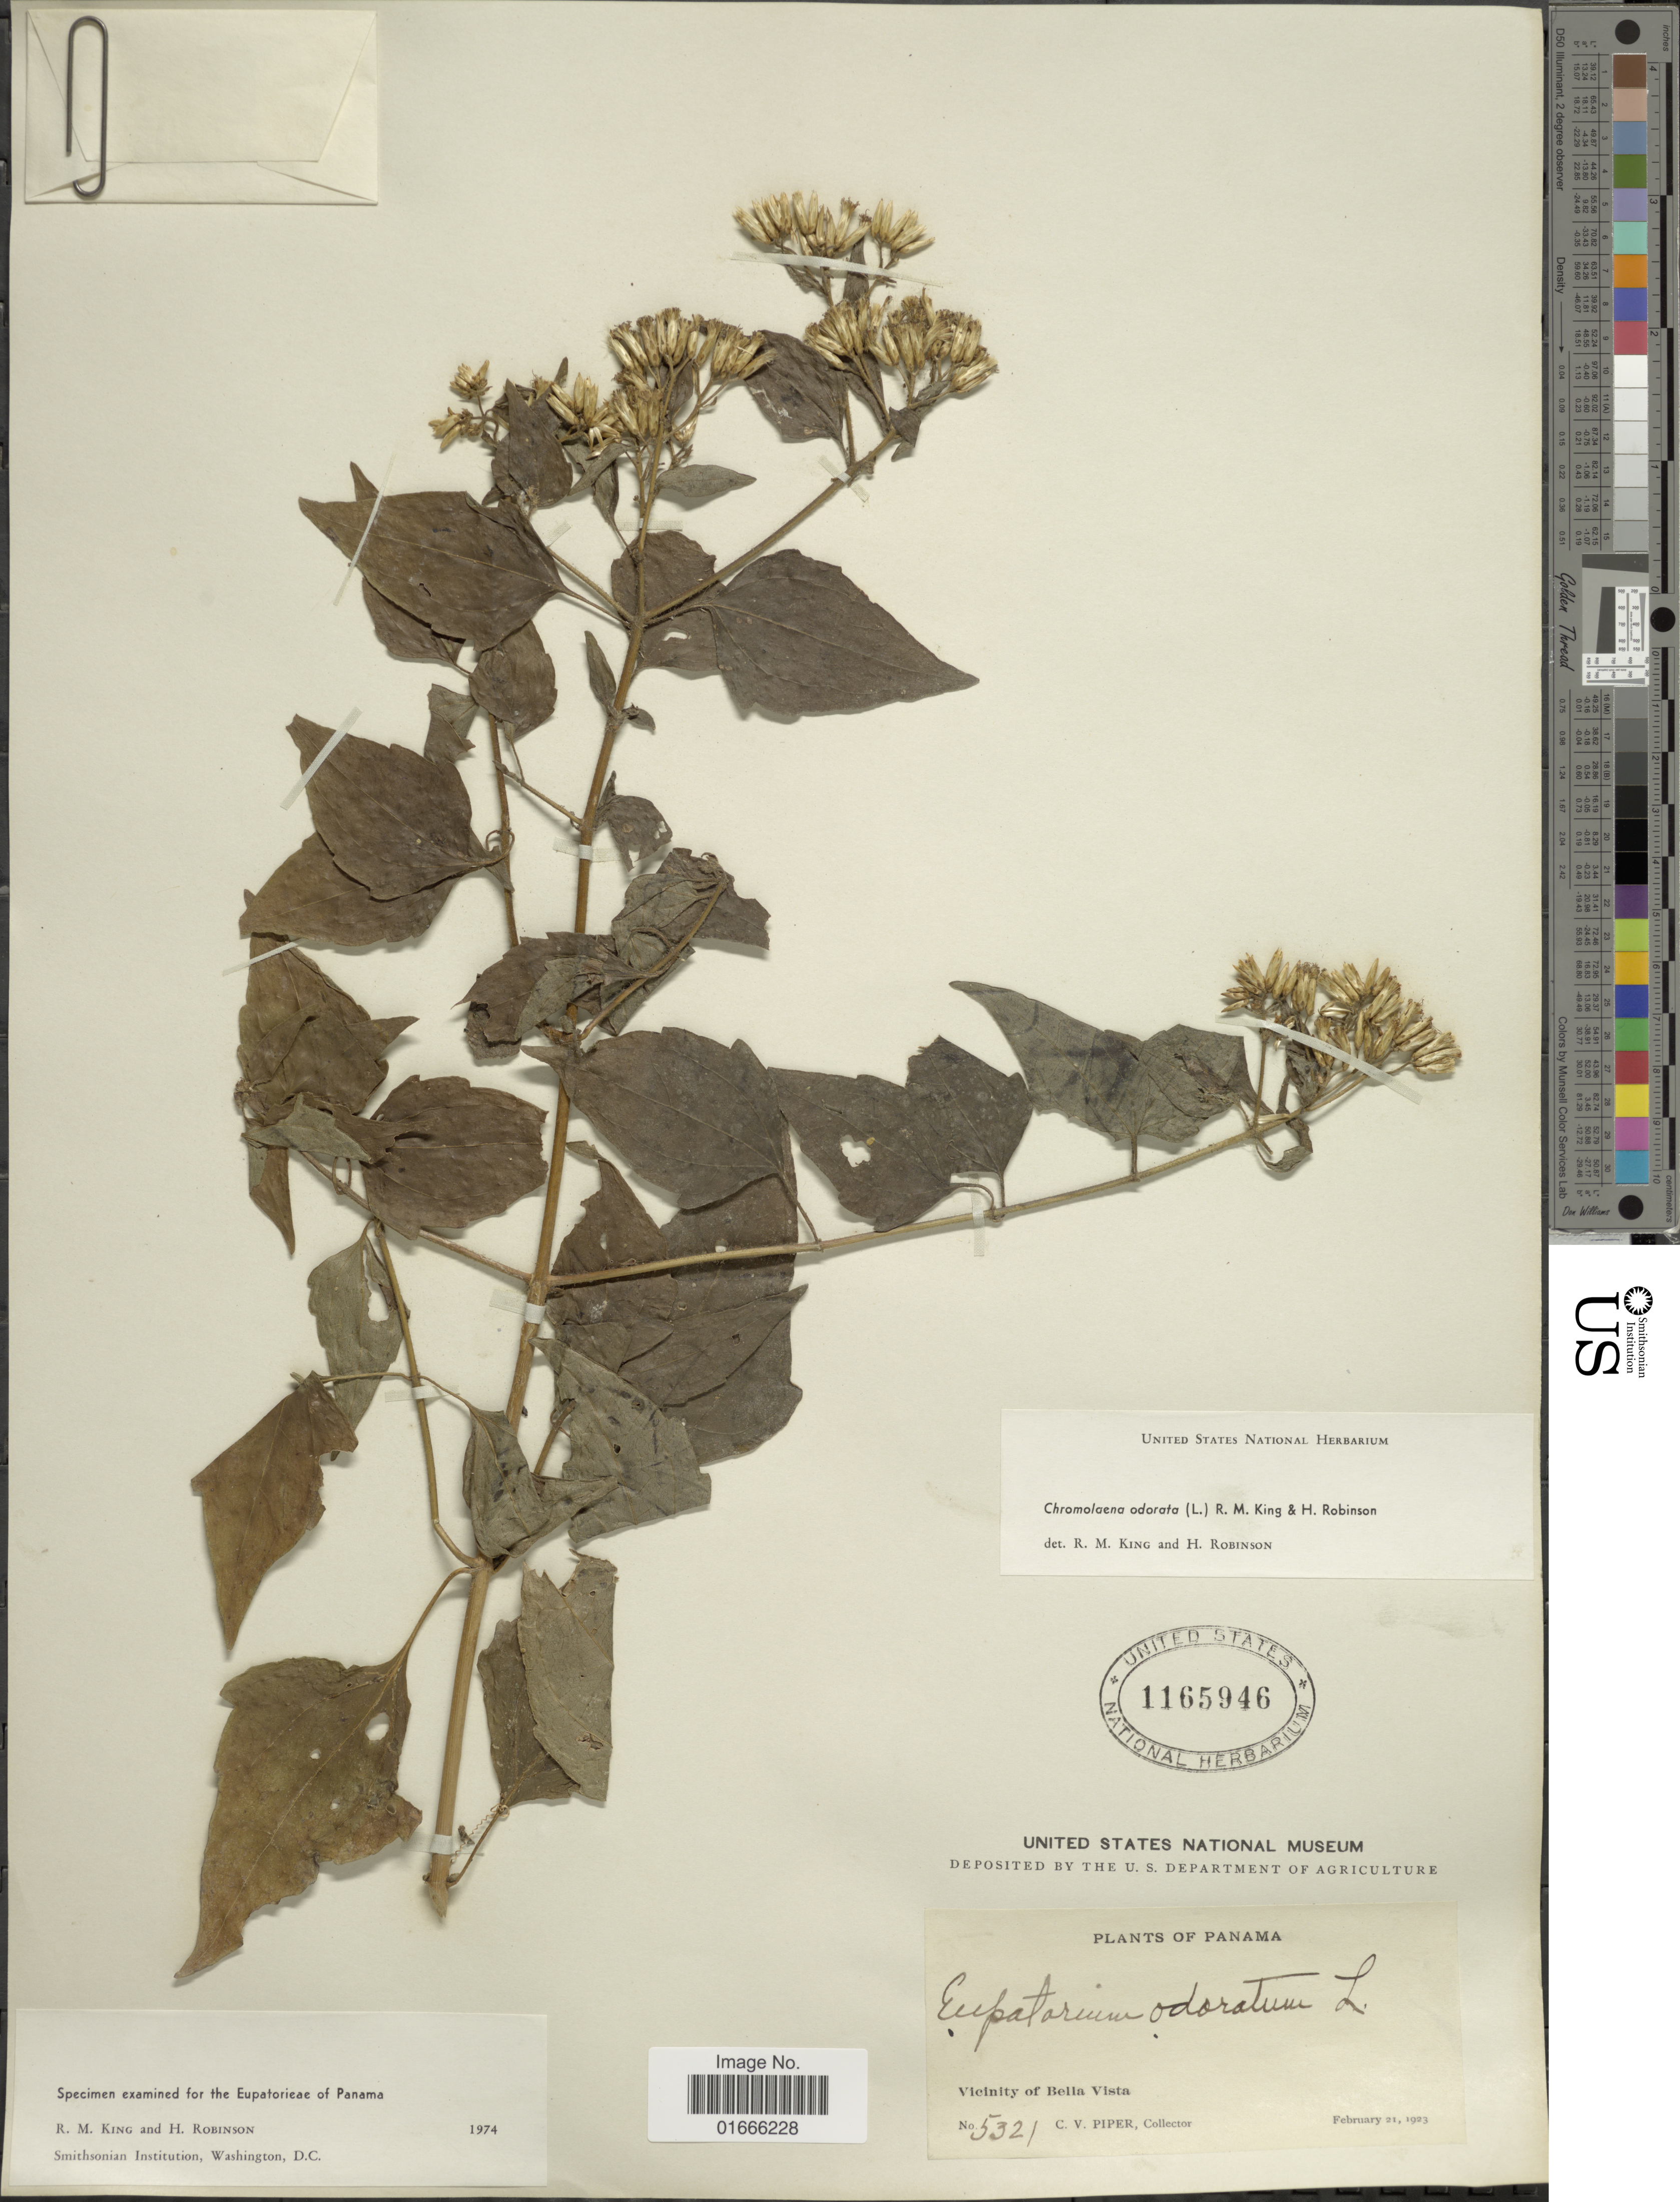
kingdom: Plantae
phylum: Tracheophyta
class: Magnoliopsida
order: Asterales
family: Asteraceae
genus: Chromolaena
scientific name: Chromolaena odorata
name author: (L.) R.M. King & H. Rob.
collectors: C. V. Piper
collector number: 5321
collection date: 1923-02-21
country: Panama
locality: Vicinity of Bella Vista.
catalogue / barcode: US 1165946